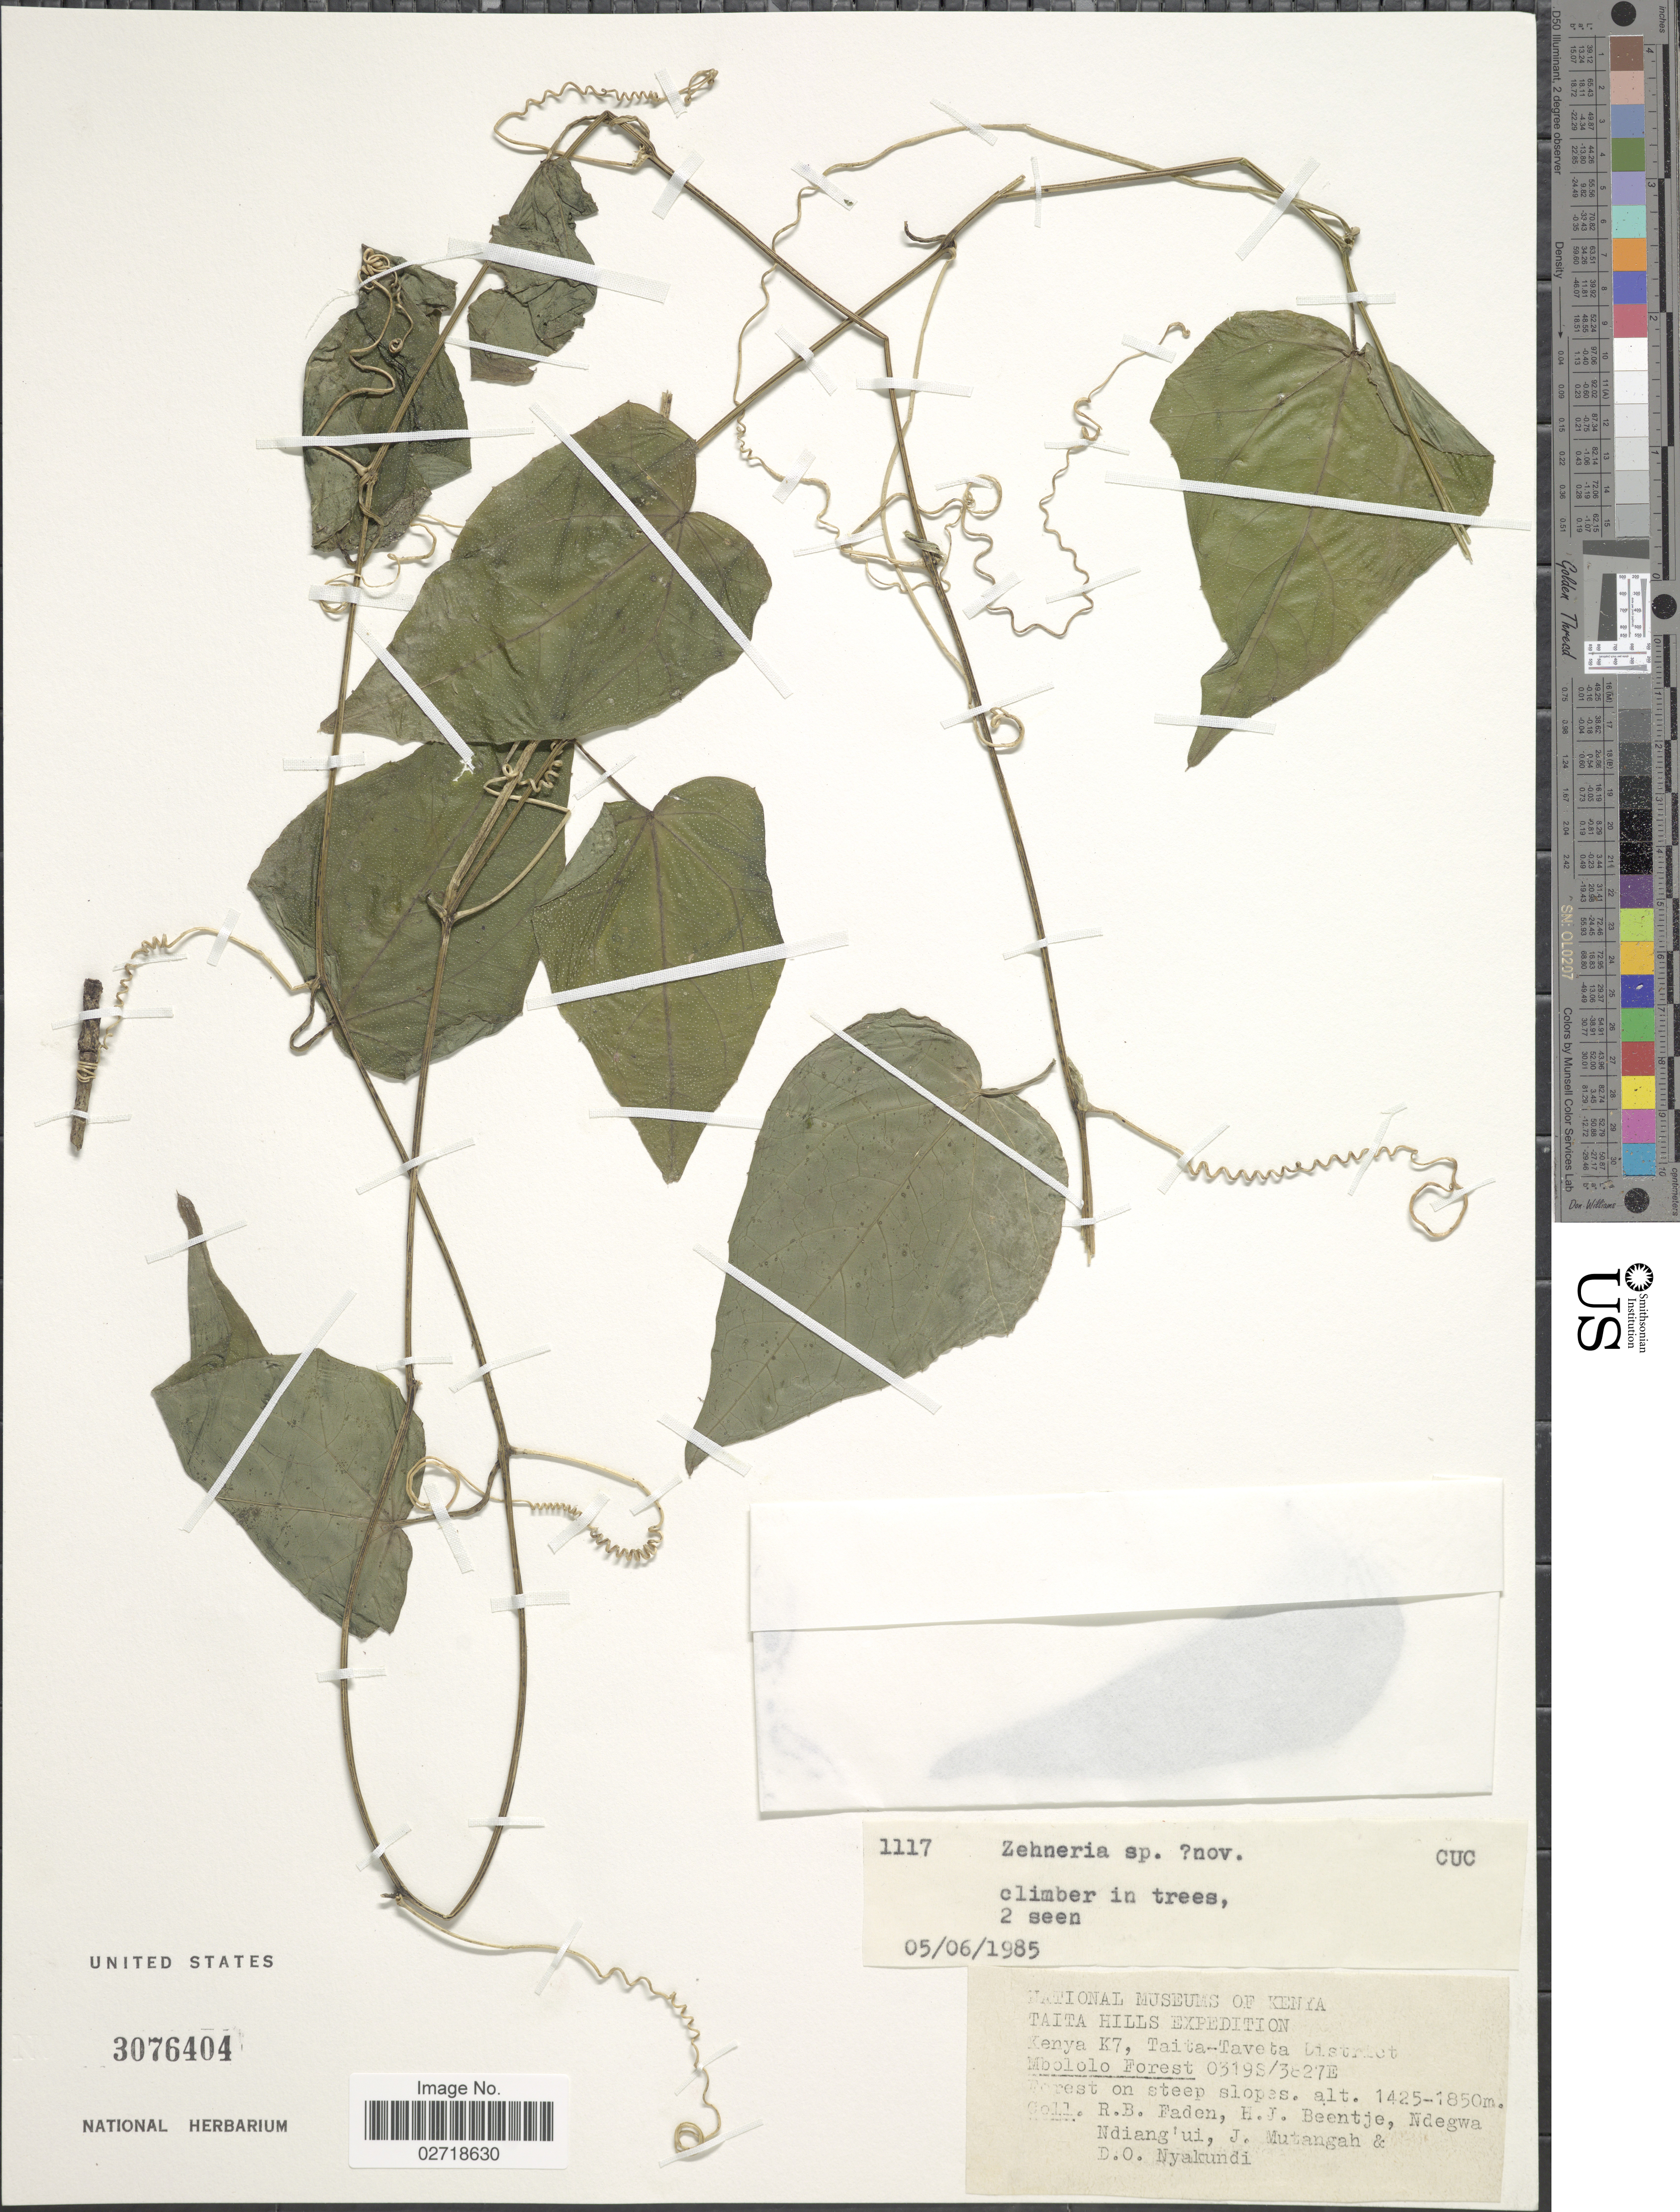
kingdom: Plantae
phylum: Tracheophyta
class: Magnoliopsida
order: Cucurbitales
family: Cucurbitaceae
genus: Zehneria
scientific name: Zehneria sp.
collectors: R. B. Faden, R. B. Faden, H. J. Beentje, Ndegwa Ndiang'ui & et al.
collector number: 117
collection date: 1985-06-05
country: Kenya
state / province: Taita Taveta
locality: Taita Hills, Kenya K7, Taita-Taveta District, Mbololo Forest 0319S/3827E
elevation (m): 1425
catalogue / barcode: US 3076404